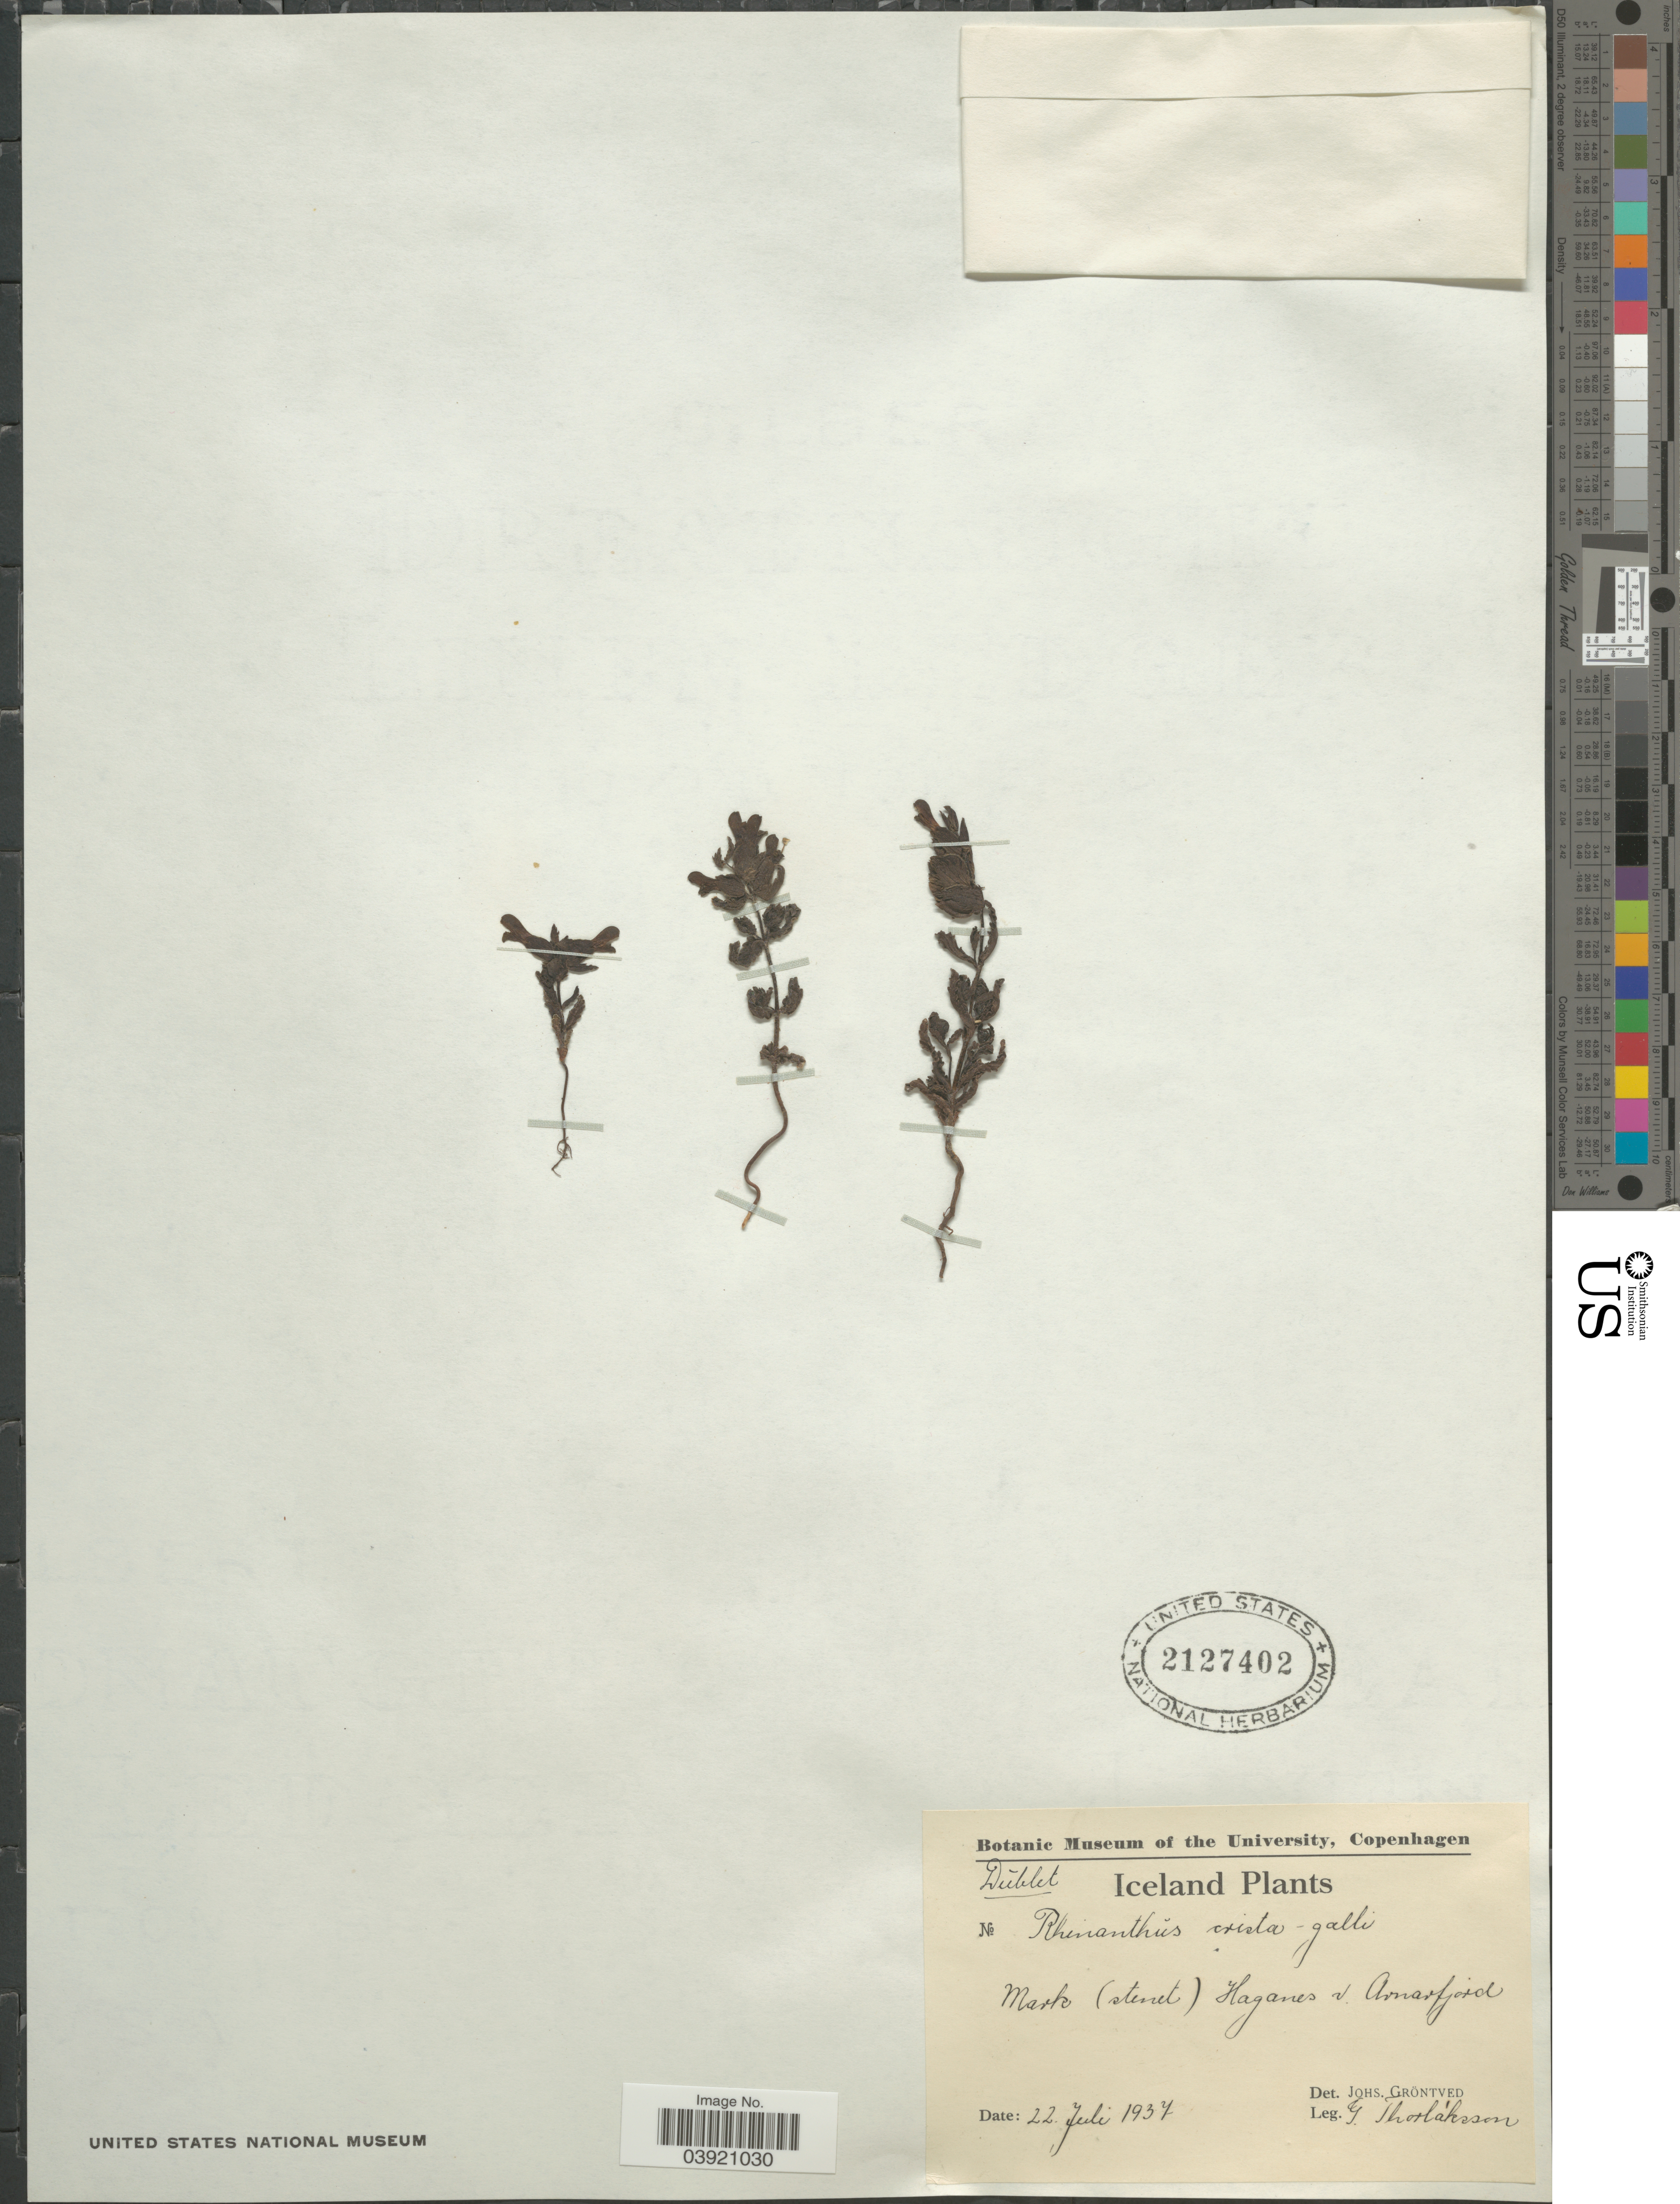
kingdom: Plantae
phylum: Tracheophyta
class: Magnoliopsida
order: Lamiales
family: Orobanchaceae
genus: Rhinanthus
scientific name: Rhinanthus crista-galli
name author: L.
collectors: G. Thorlaksson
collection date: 1937-07-22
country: Iceland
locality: Mark (stenet) Haganes v. Amarfjosd.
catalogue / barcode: US 2127402